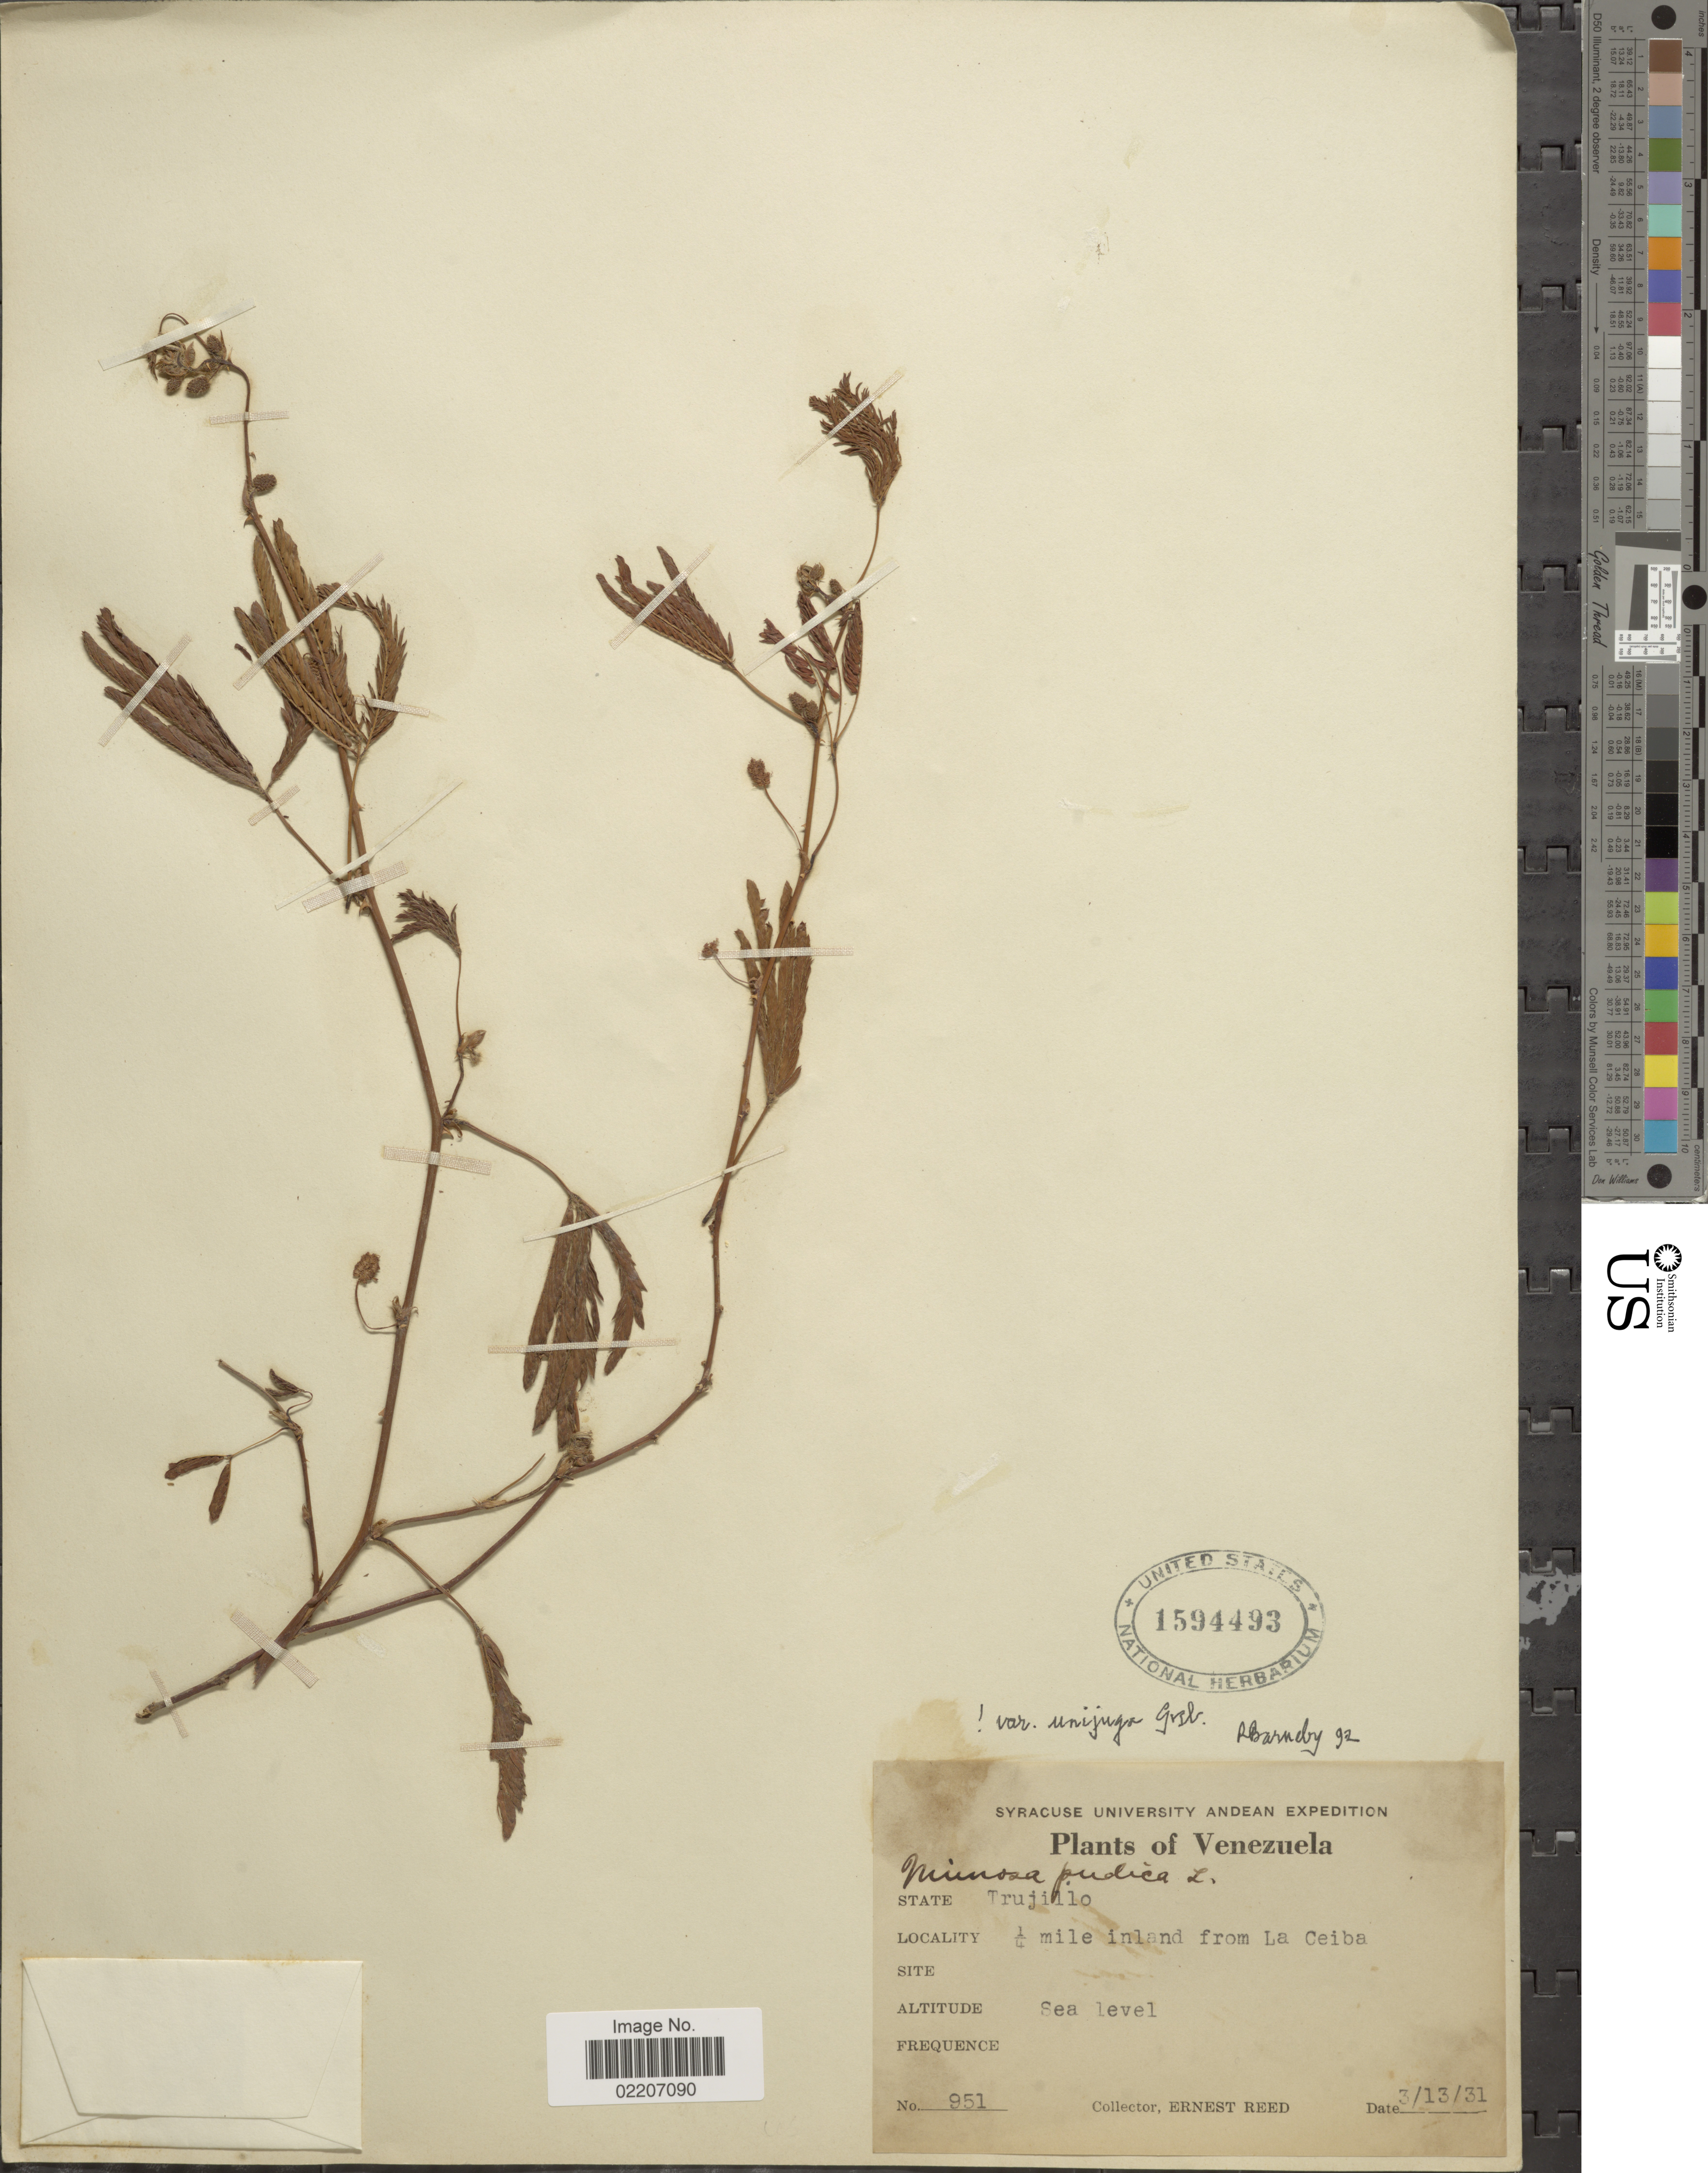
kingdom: Plantae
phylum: Tracheophyta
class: Magnoliopsida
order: Fabales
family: Fabaceae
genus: Mimosa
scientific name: Mimosa pudica var. unijuga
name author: (Walp. & Duchass.) Griseb.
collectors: E. Reed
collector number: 951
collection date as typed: Transcribed d/m/y: 13/3/31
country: Venezuela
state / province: Trujillo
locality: Stata Trujillo, ¼ mile inland from La Ceiba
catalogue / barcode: US 1594493